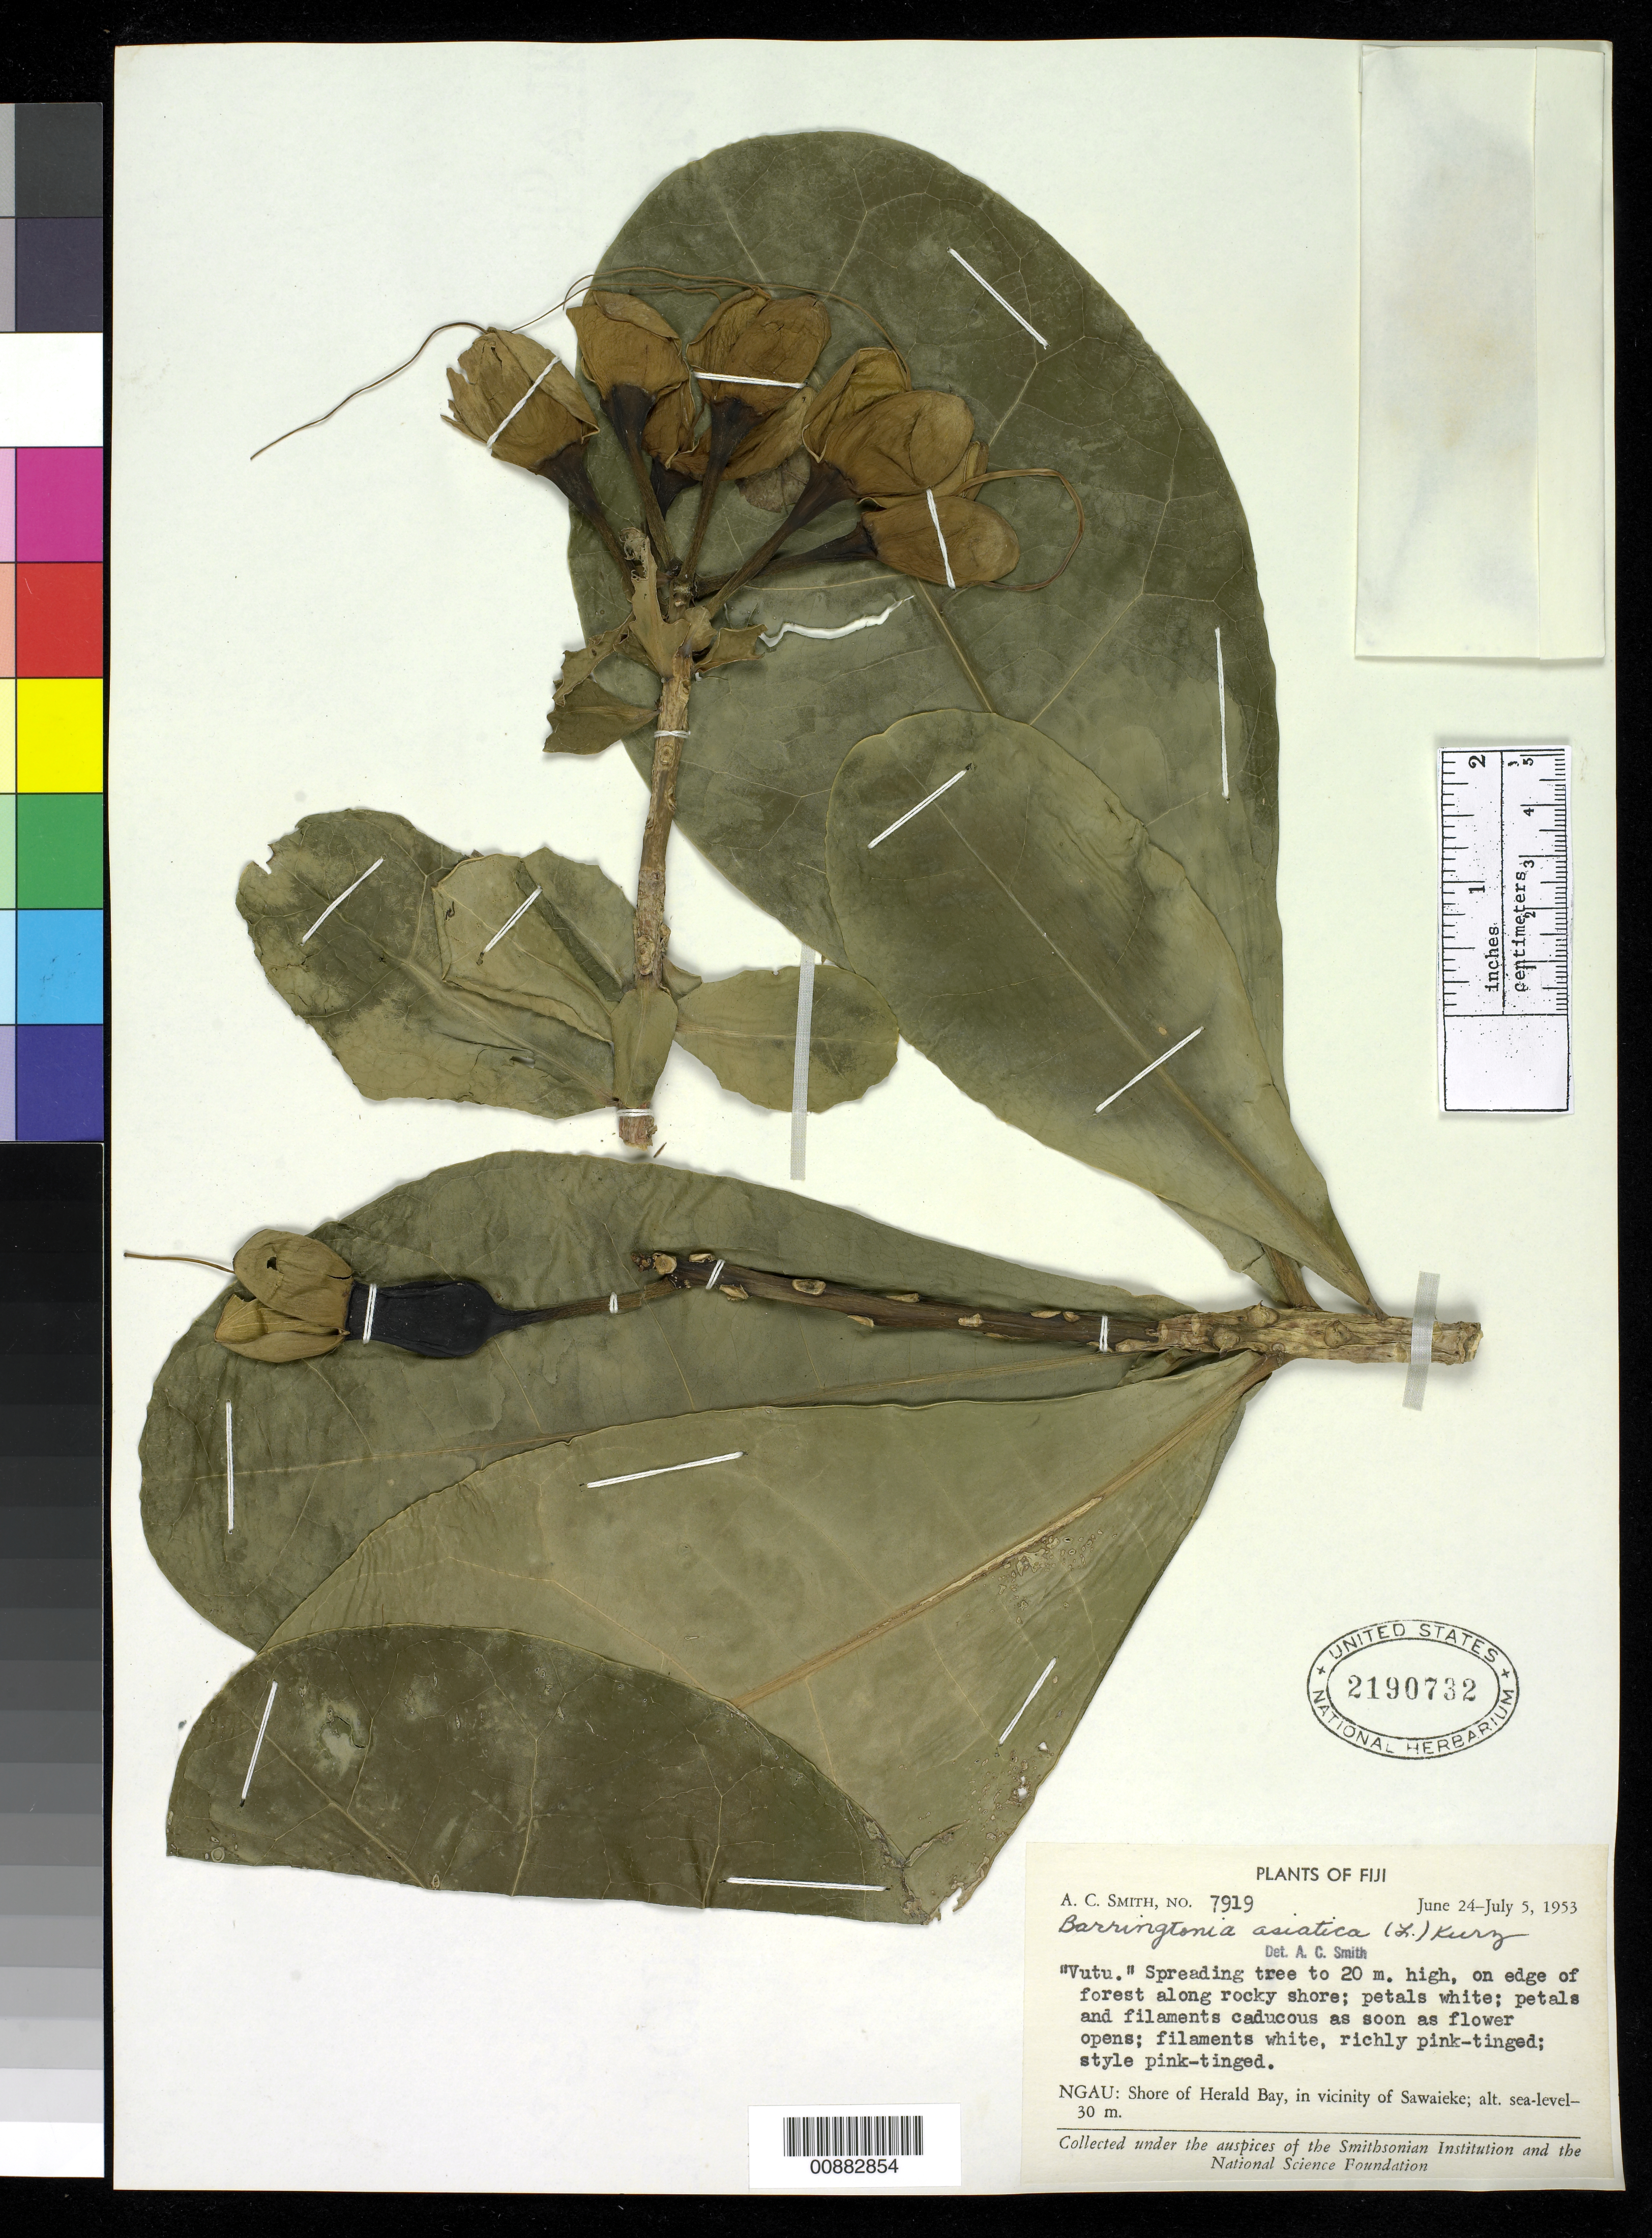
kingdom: Plantae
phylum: Tracheophyta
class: Magnoliopsida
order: Ericales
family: Lecythidaceae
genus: Barringtonia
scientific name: Barringtonia asiatica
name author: (L.) Kurz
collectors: C. A. Smith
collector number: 7919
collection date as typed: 05 Jul 1953 to 24 Jul 1953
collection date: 1953-07-05/1953-07-24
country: Fiji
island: Gau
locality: Shore of Herald Bay in vicinity of Sawaieke. (Ngau I.)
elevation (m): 30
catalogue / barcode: US 2190732